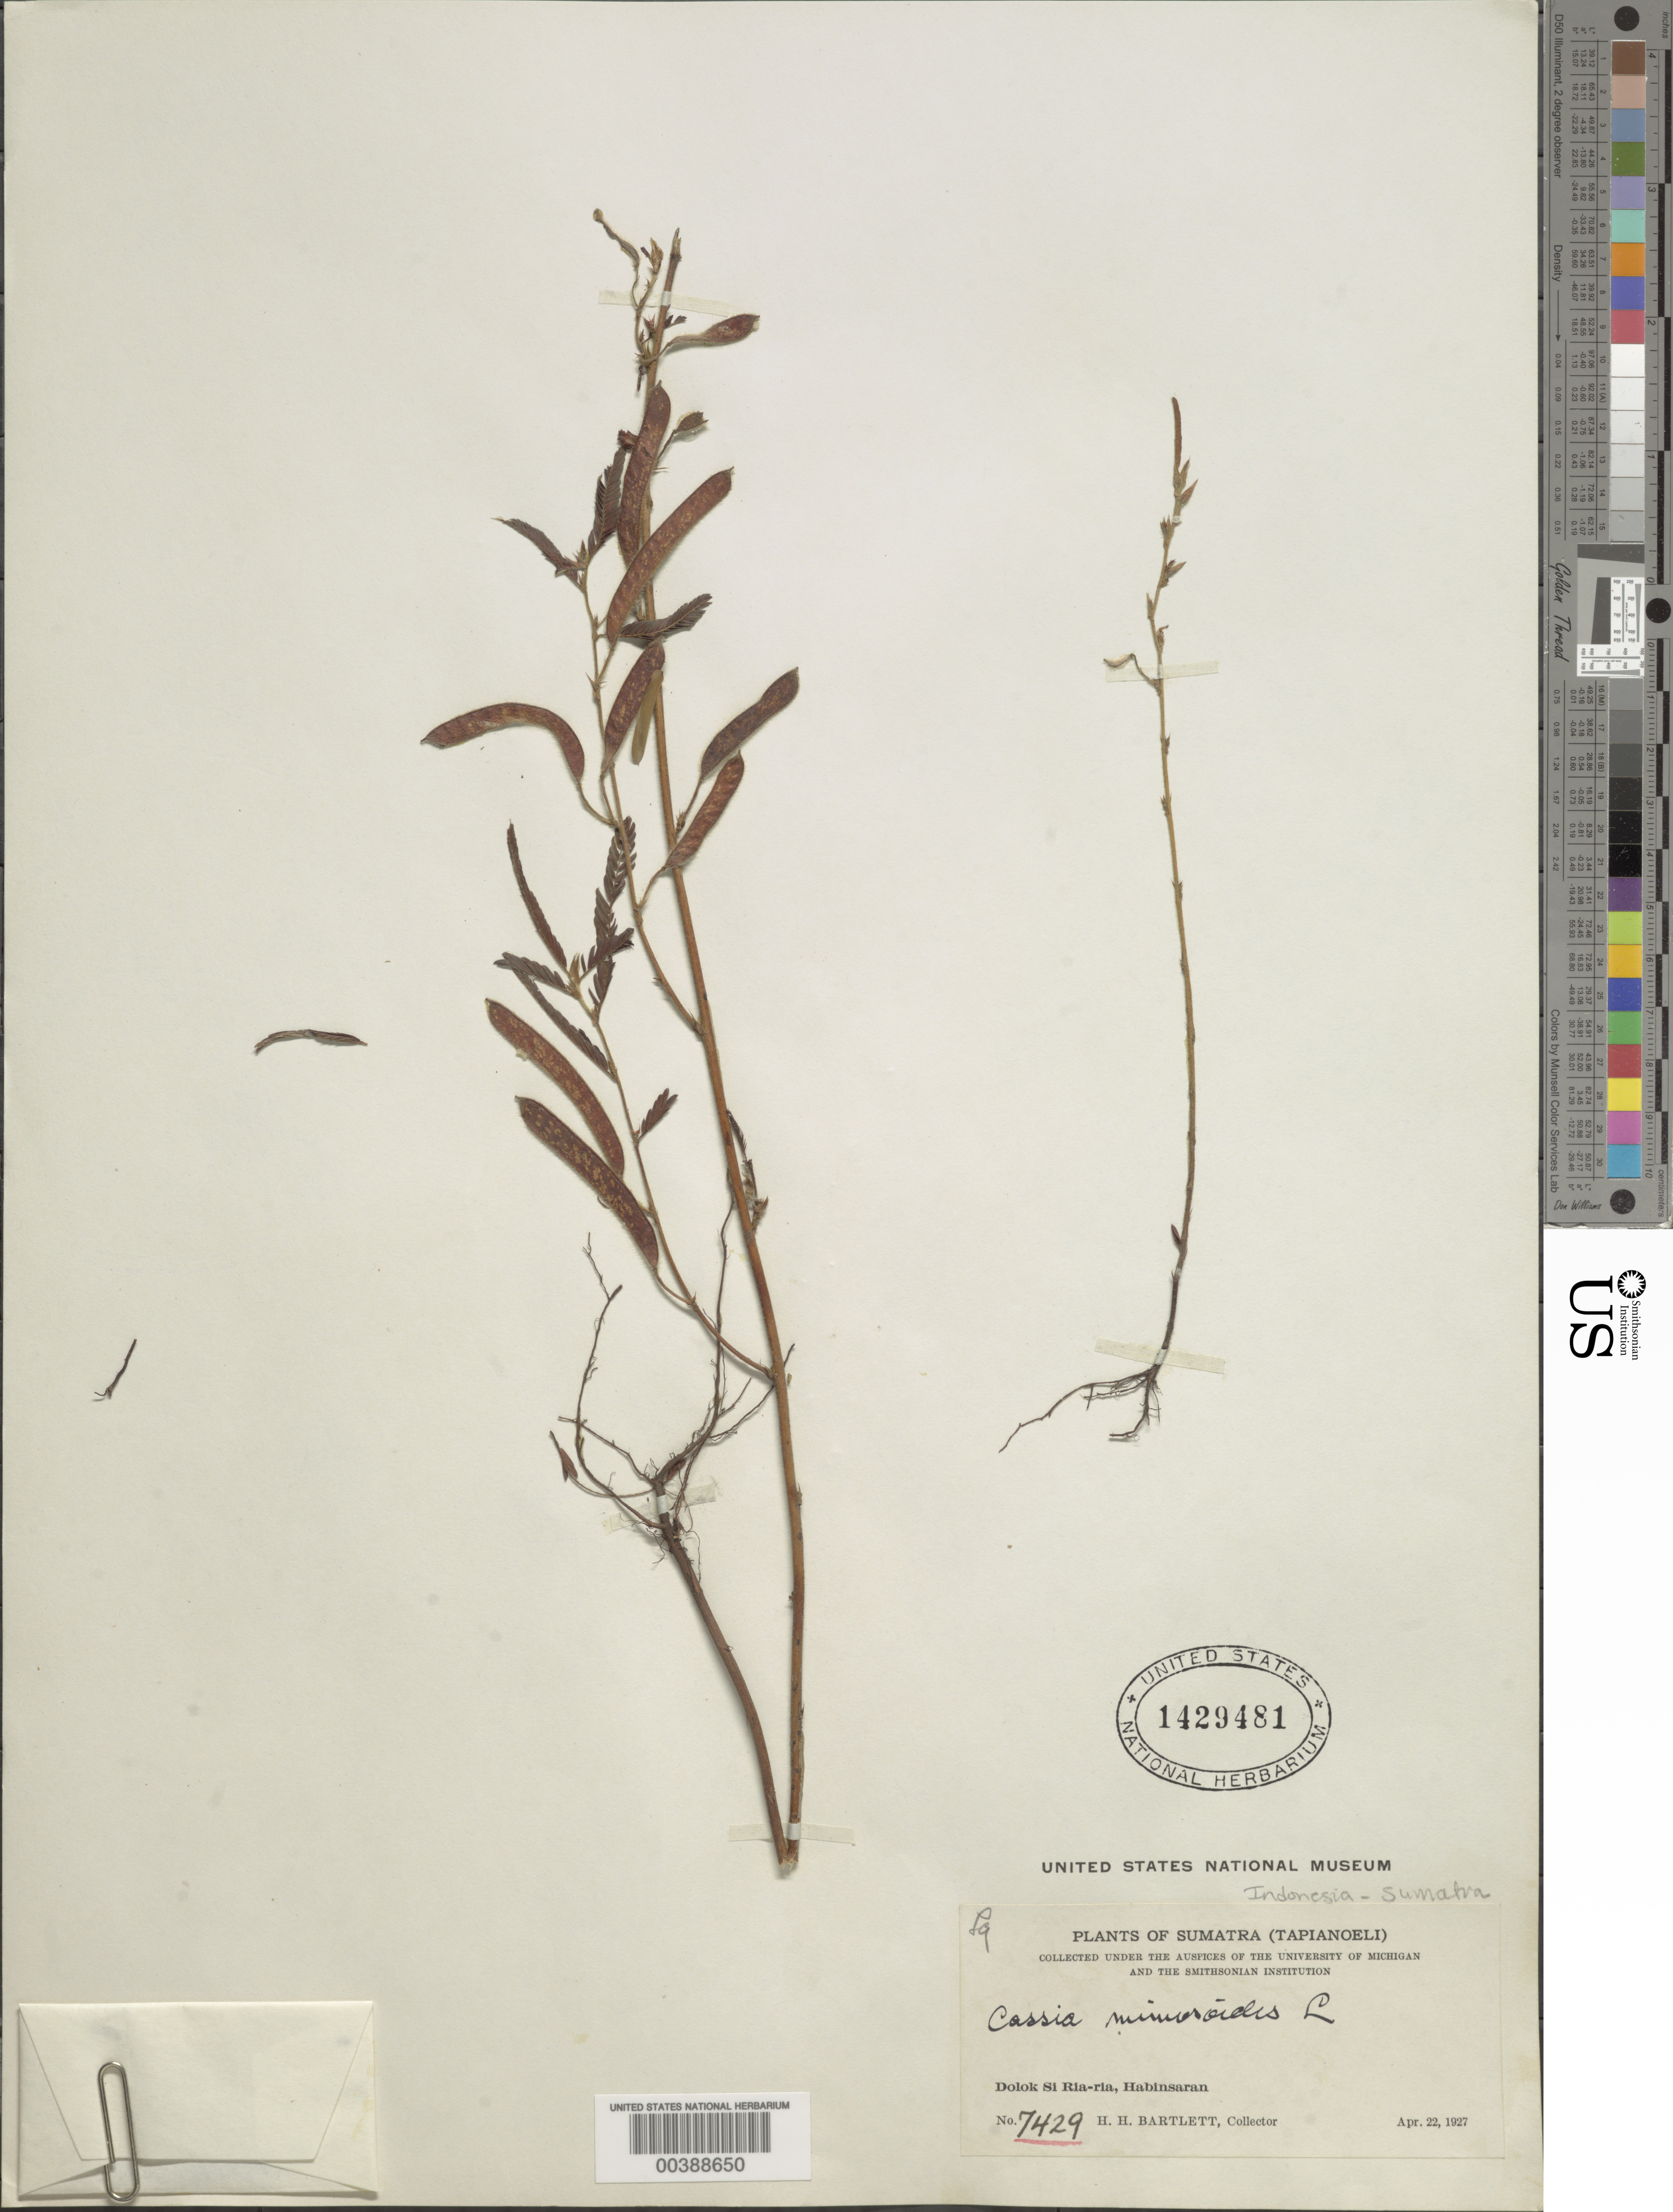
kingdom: Plantae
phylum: Tracheophyta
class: Magnoliopsida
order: Fabales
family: Fabaceae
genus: Chamaecrista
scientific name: Chamaecrista mimosoides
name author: (L.) Greene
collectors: H. H. Bartlett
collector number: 7429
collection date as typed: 22 Apr 1927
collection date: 1927-04-22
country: Indonesia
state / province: Sumatra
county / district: Sumatera Utara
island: Sumatra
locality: Dolok Si Ria-Ria, Habinsaran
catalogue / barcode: US 1429481